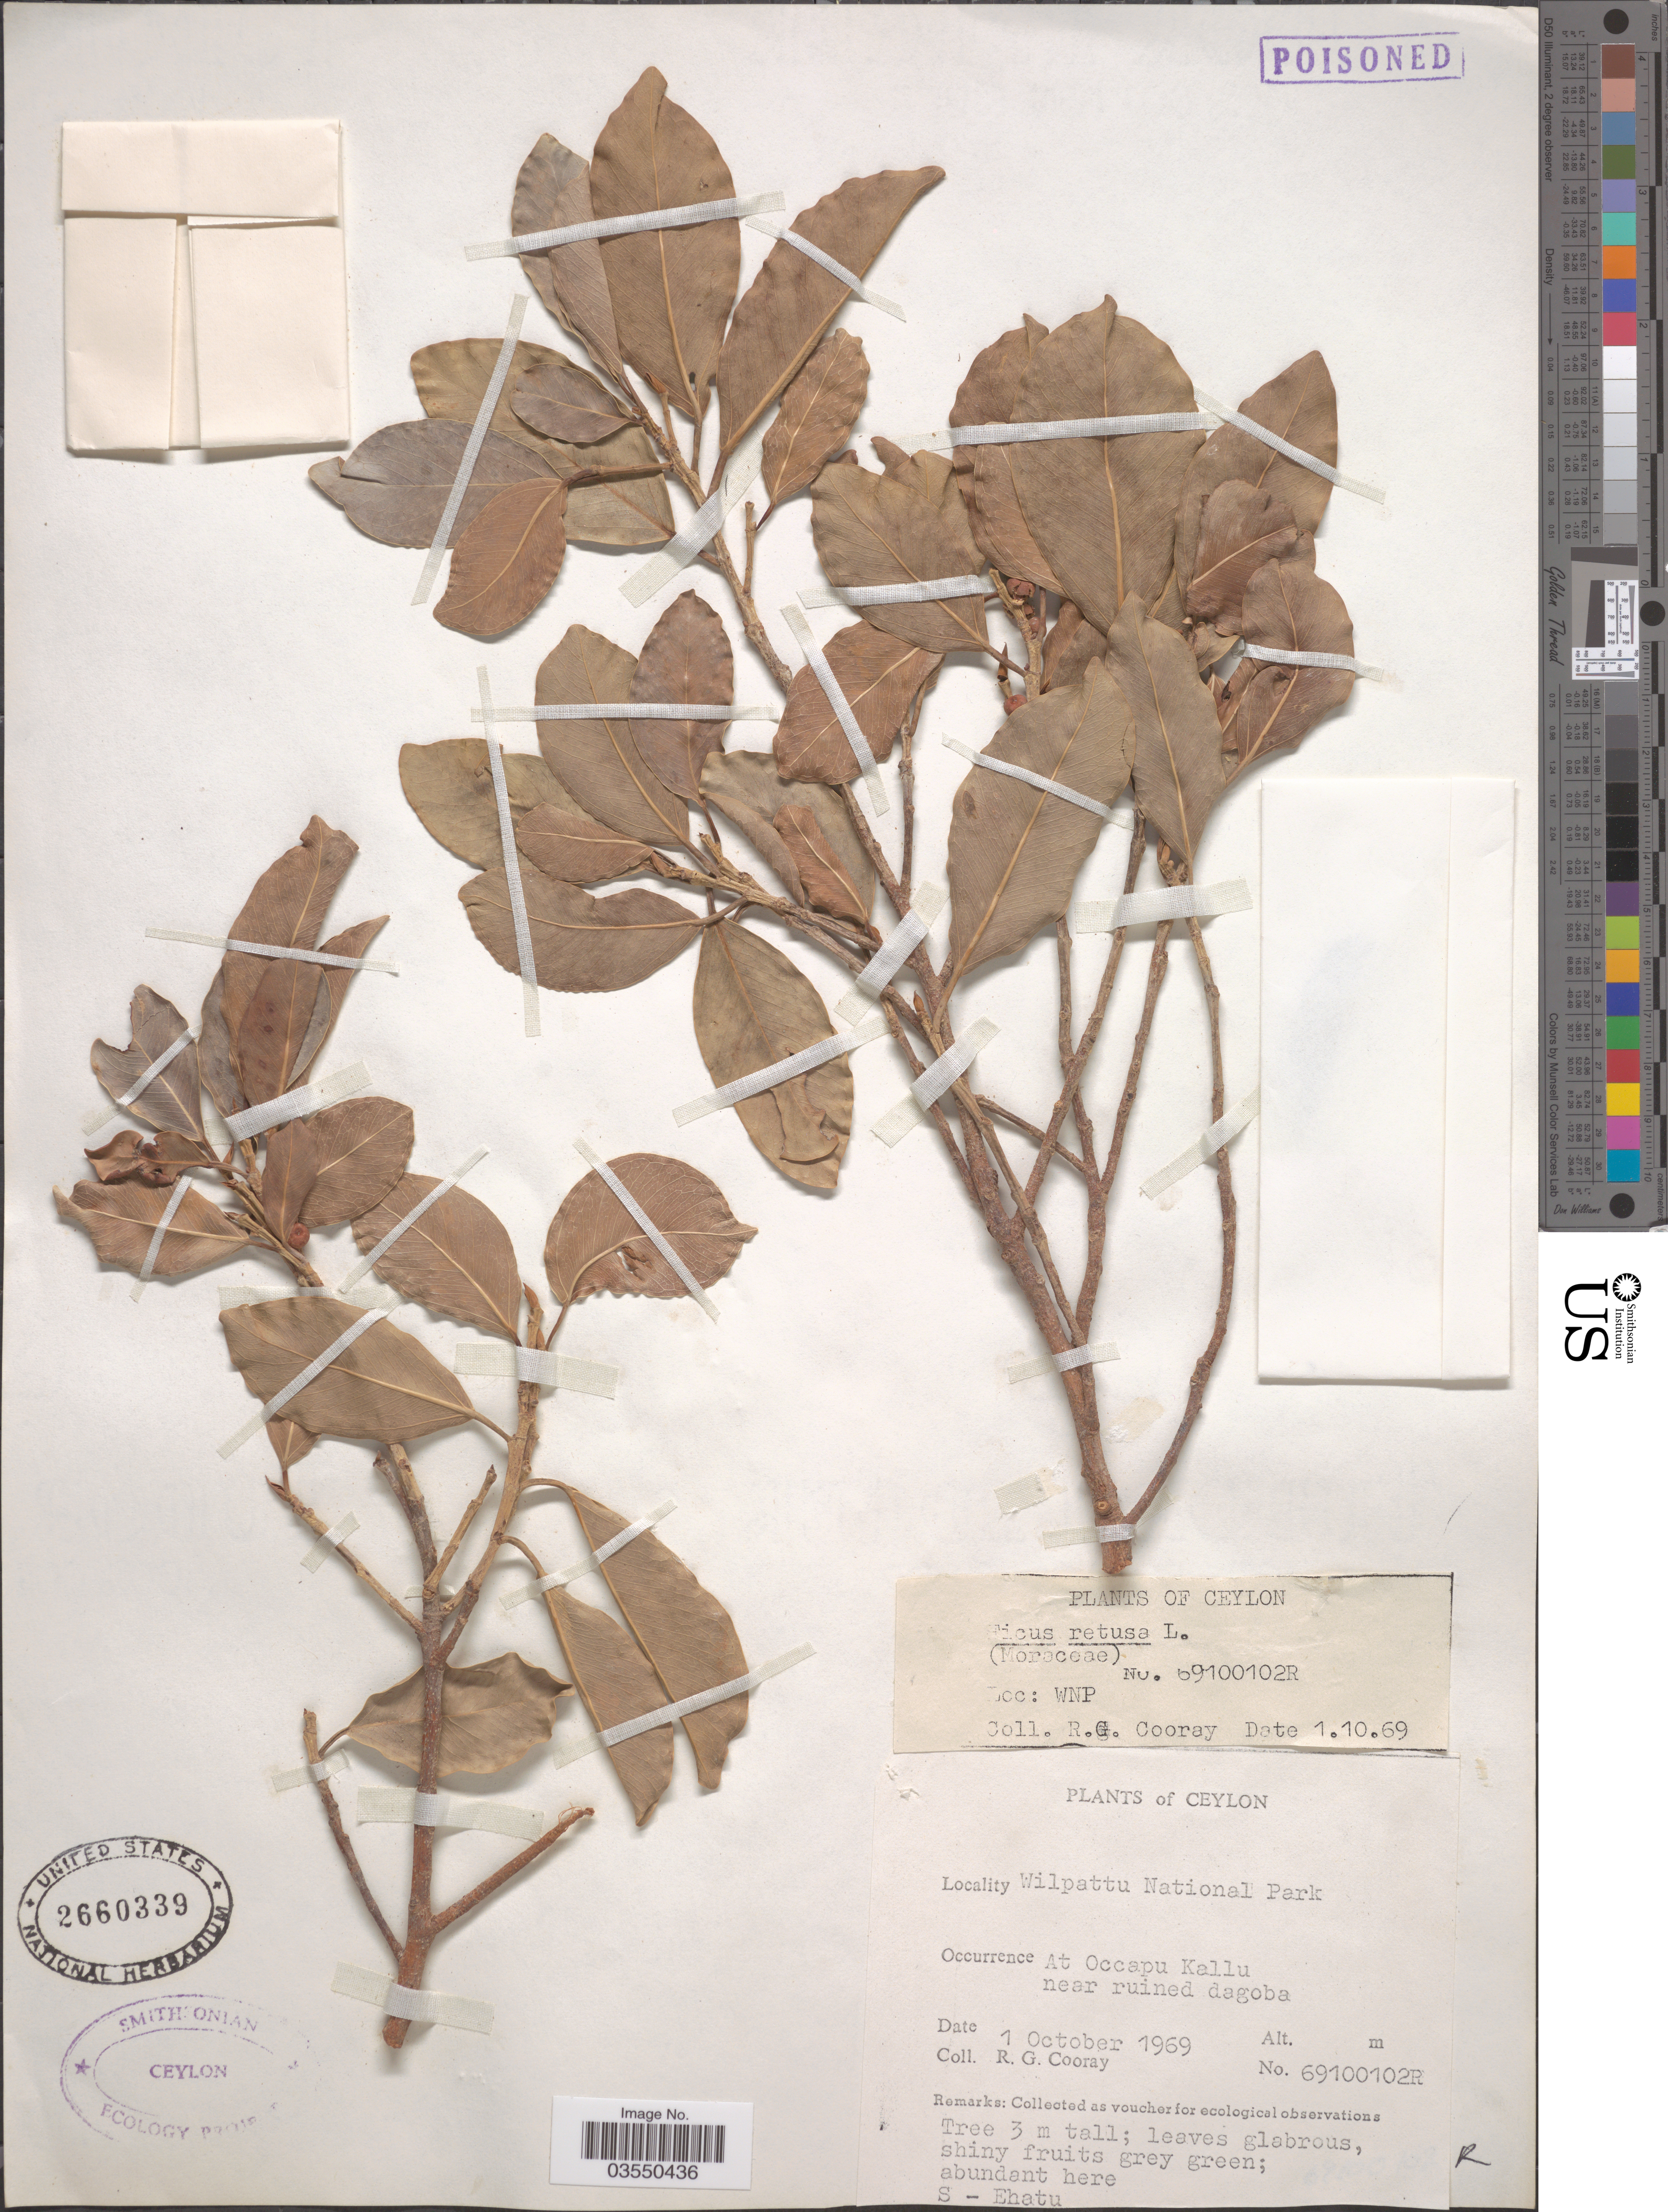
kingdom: Plantae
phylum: Tracheophyta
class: Magnoliopsida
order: Rosales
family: Moraceae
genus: Ficus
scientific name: Ficus microcarpa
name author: L. f.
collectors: R. Cooray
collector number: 69100102R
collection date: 1969-10-01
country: Sri Lanka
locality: Ceylon. At Occapu Kallu near ruined dagoba. WNP.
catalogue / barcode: US 2660339